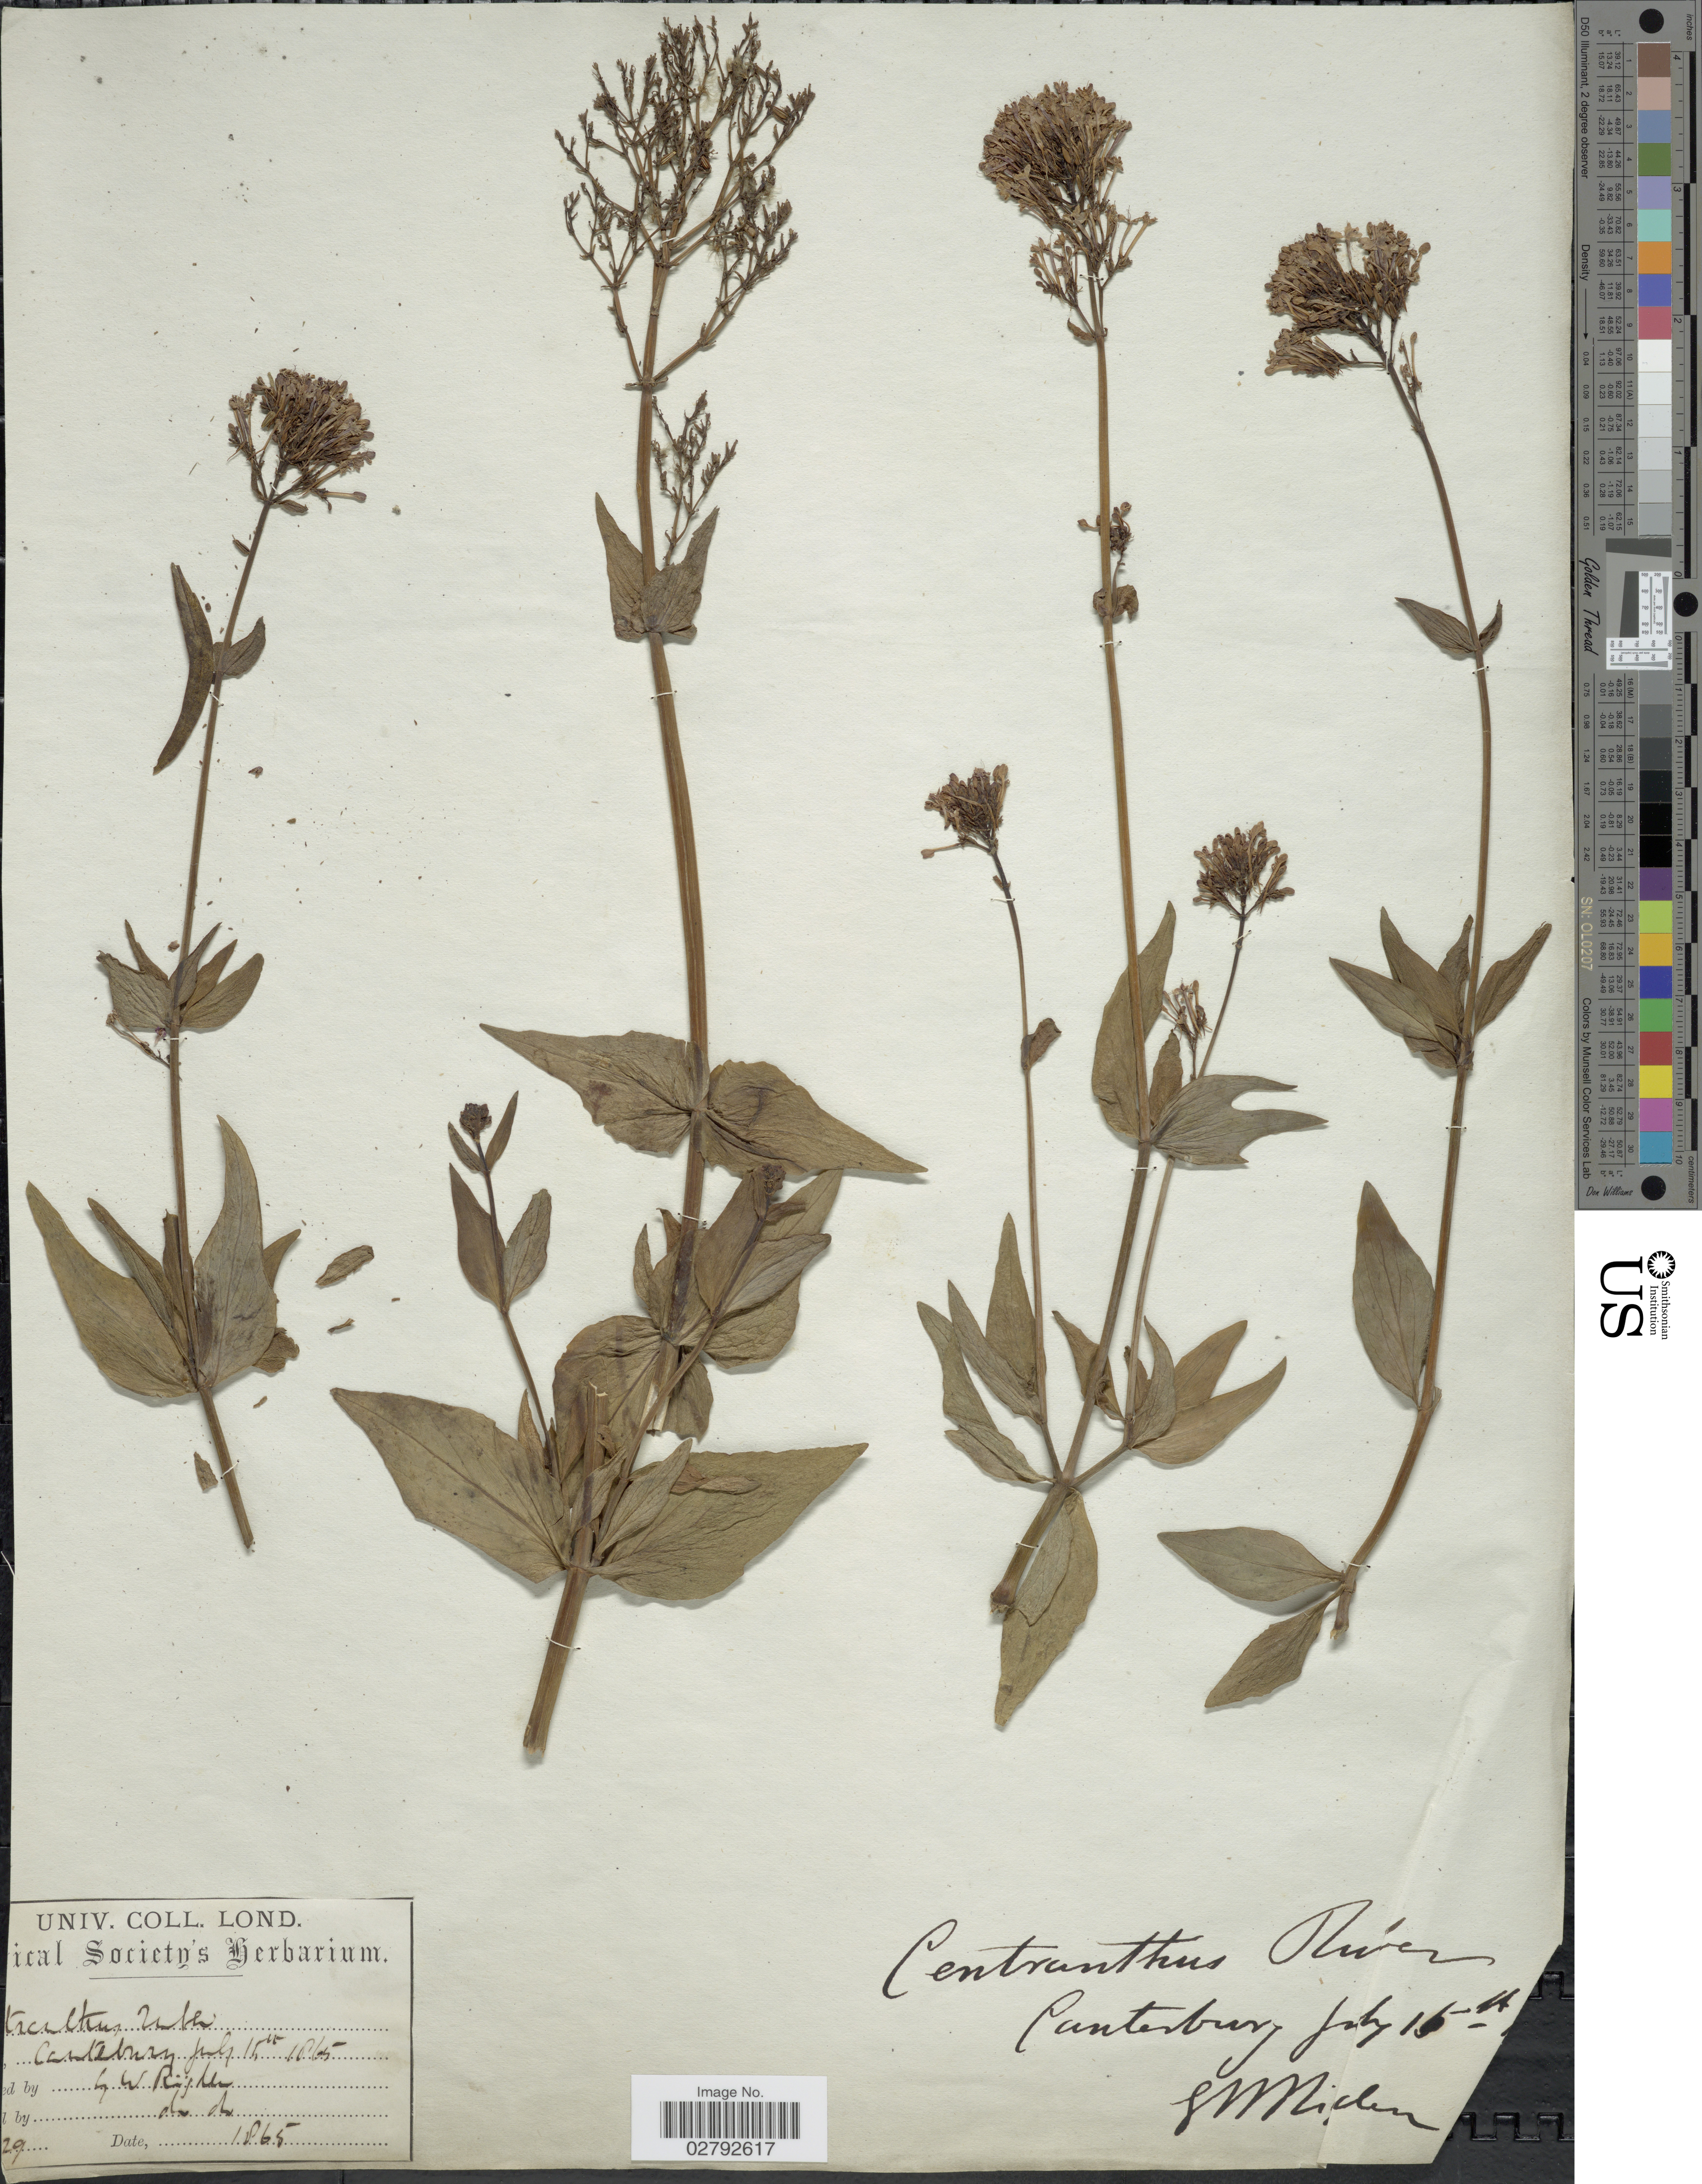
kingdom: Plantae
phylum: Tracheophyta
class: Magnoliopsida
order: Dipsacales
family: Caprifoliaceae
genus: Centranthus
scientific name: Centranthus ruber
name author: (L.) DC.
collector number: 29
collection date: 1865-07-15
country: New Zealand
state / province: Canterbury